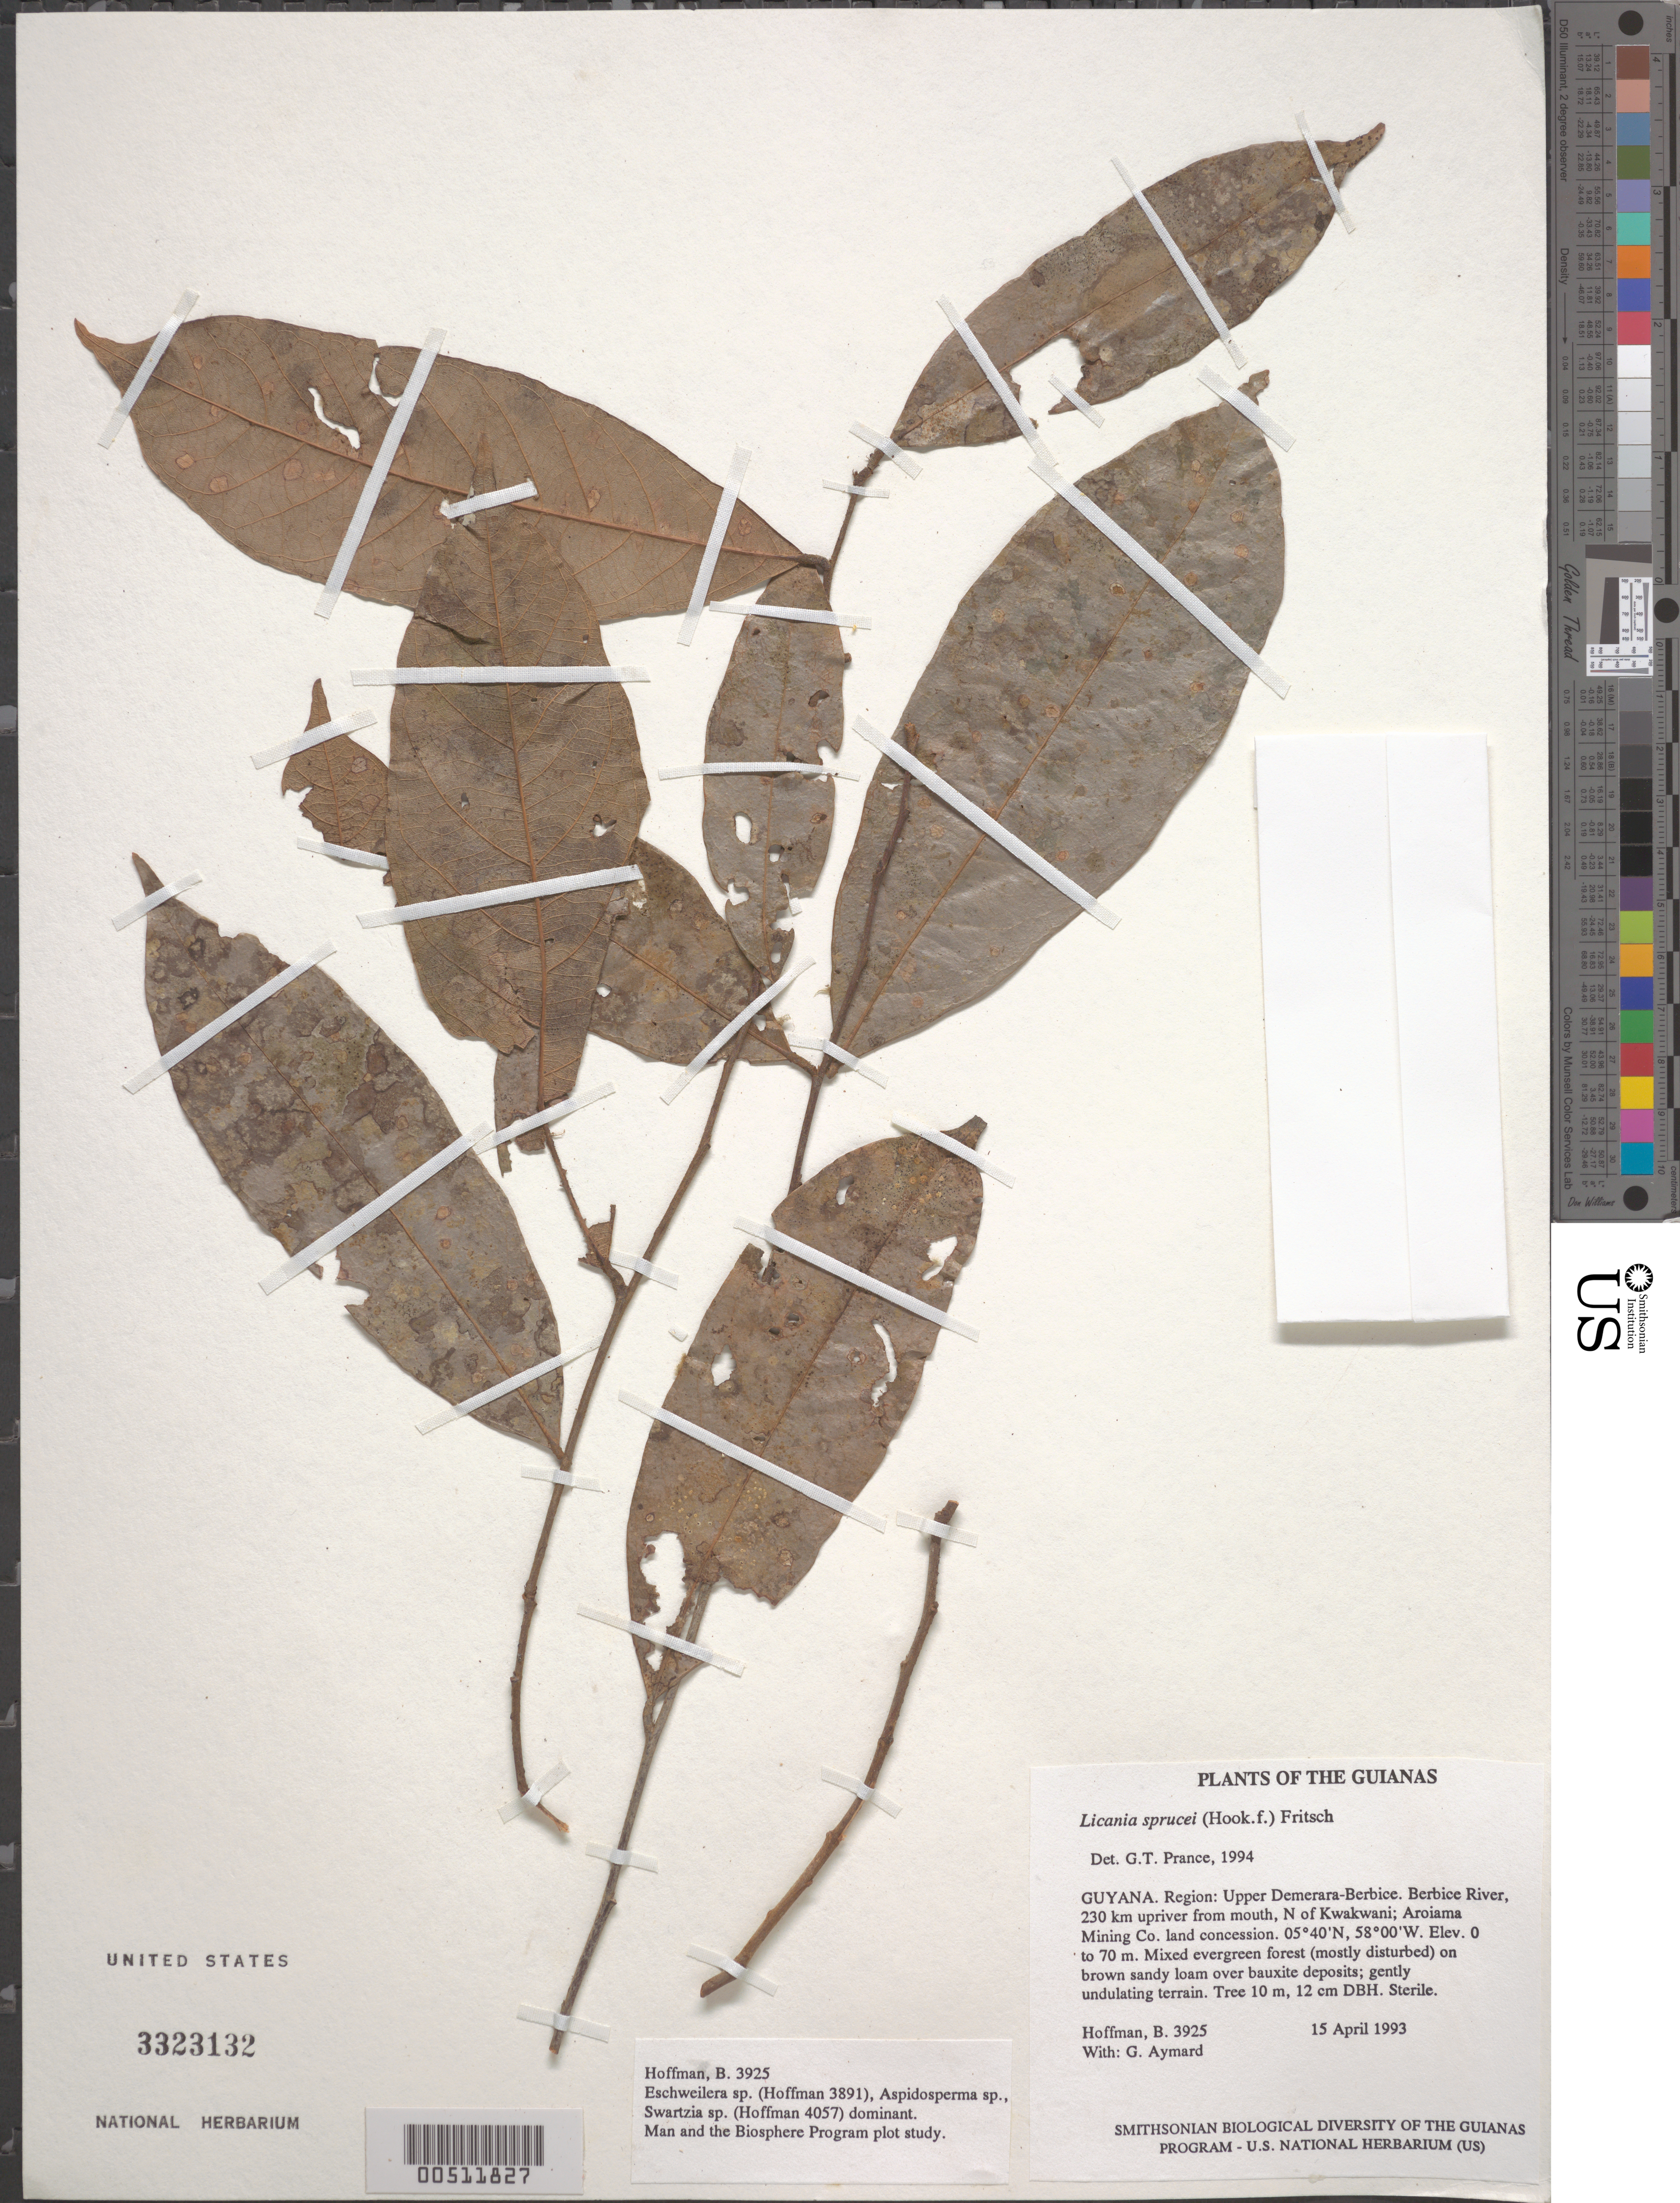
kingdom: Plantae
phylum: Tracheophyta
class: Magnoliopsida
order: Malpighiales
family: Chrysobalanaceae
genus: Licania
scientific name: Licania sprucei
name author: (Hook. f.) Fritsch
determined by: Prance, G. T.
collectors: B. Hoffman & G. A. Aymard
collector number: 3925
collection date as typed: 15 April 1993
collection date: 1993-04-15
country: Guyana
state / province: U. Demerara-Berbice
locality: Berbice River, 230 km upriver from mouth, N of Kwakwani; Aroiama Mining Co. land concession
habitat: Mixed evergreen forest (mostly disturbed) on brown sandy loam over bauxite deposits; gently undulating terrain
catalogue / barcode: US 3323132